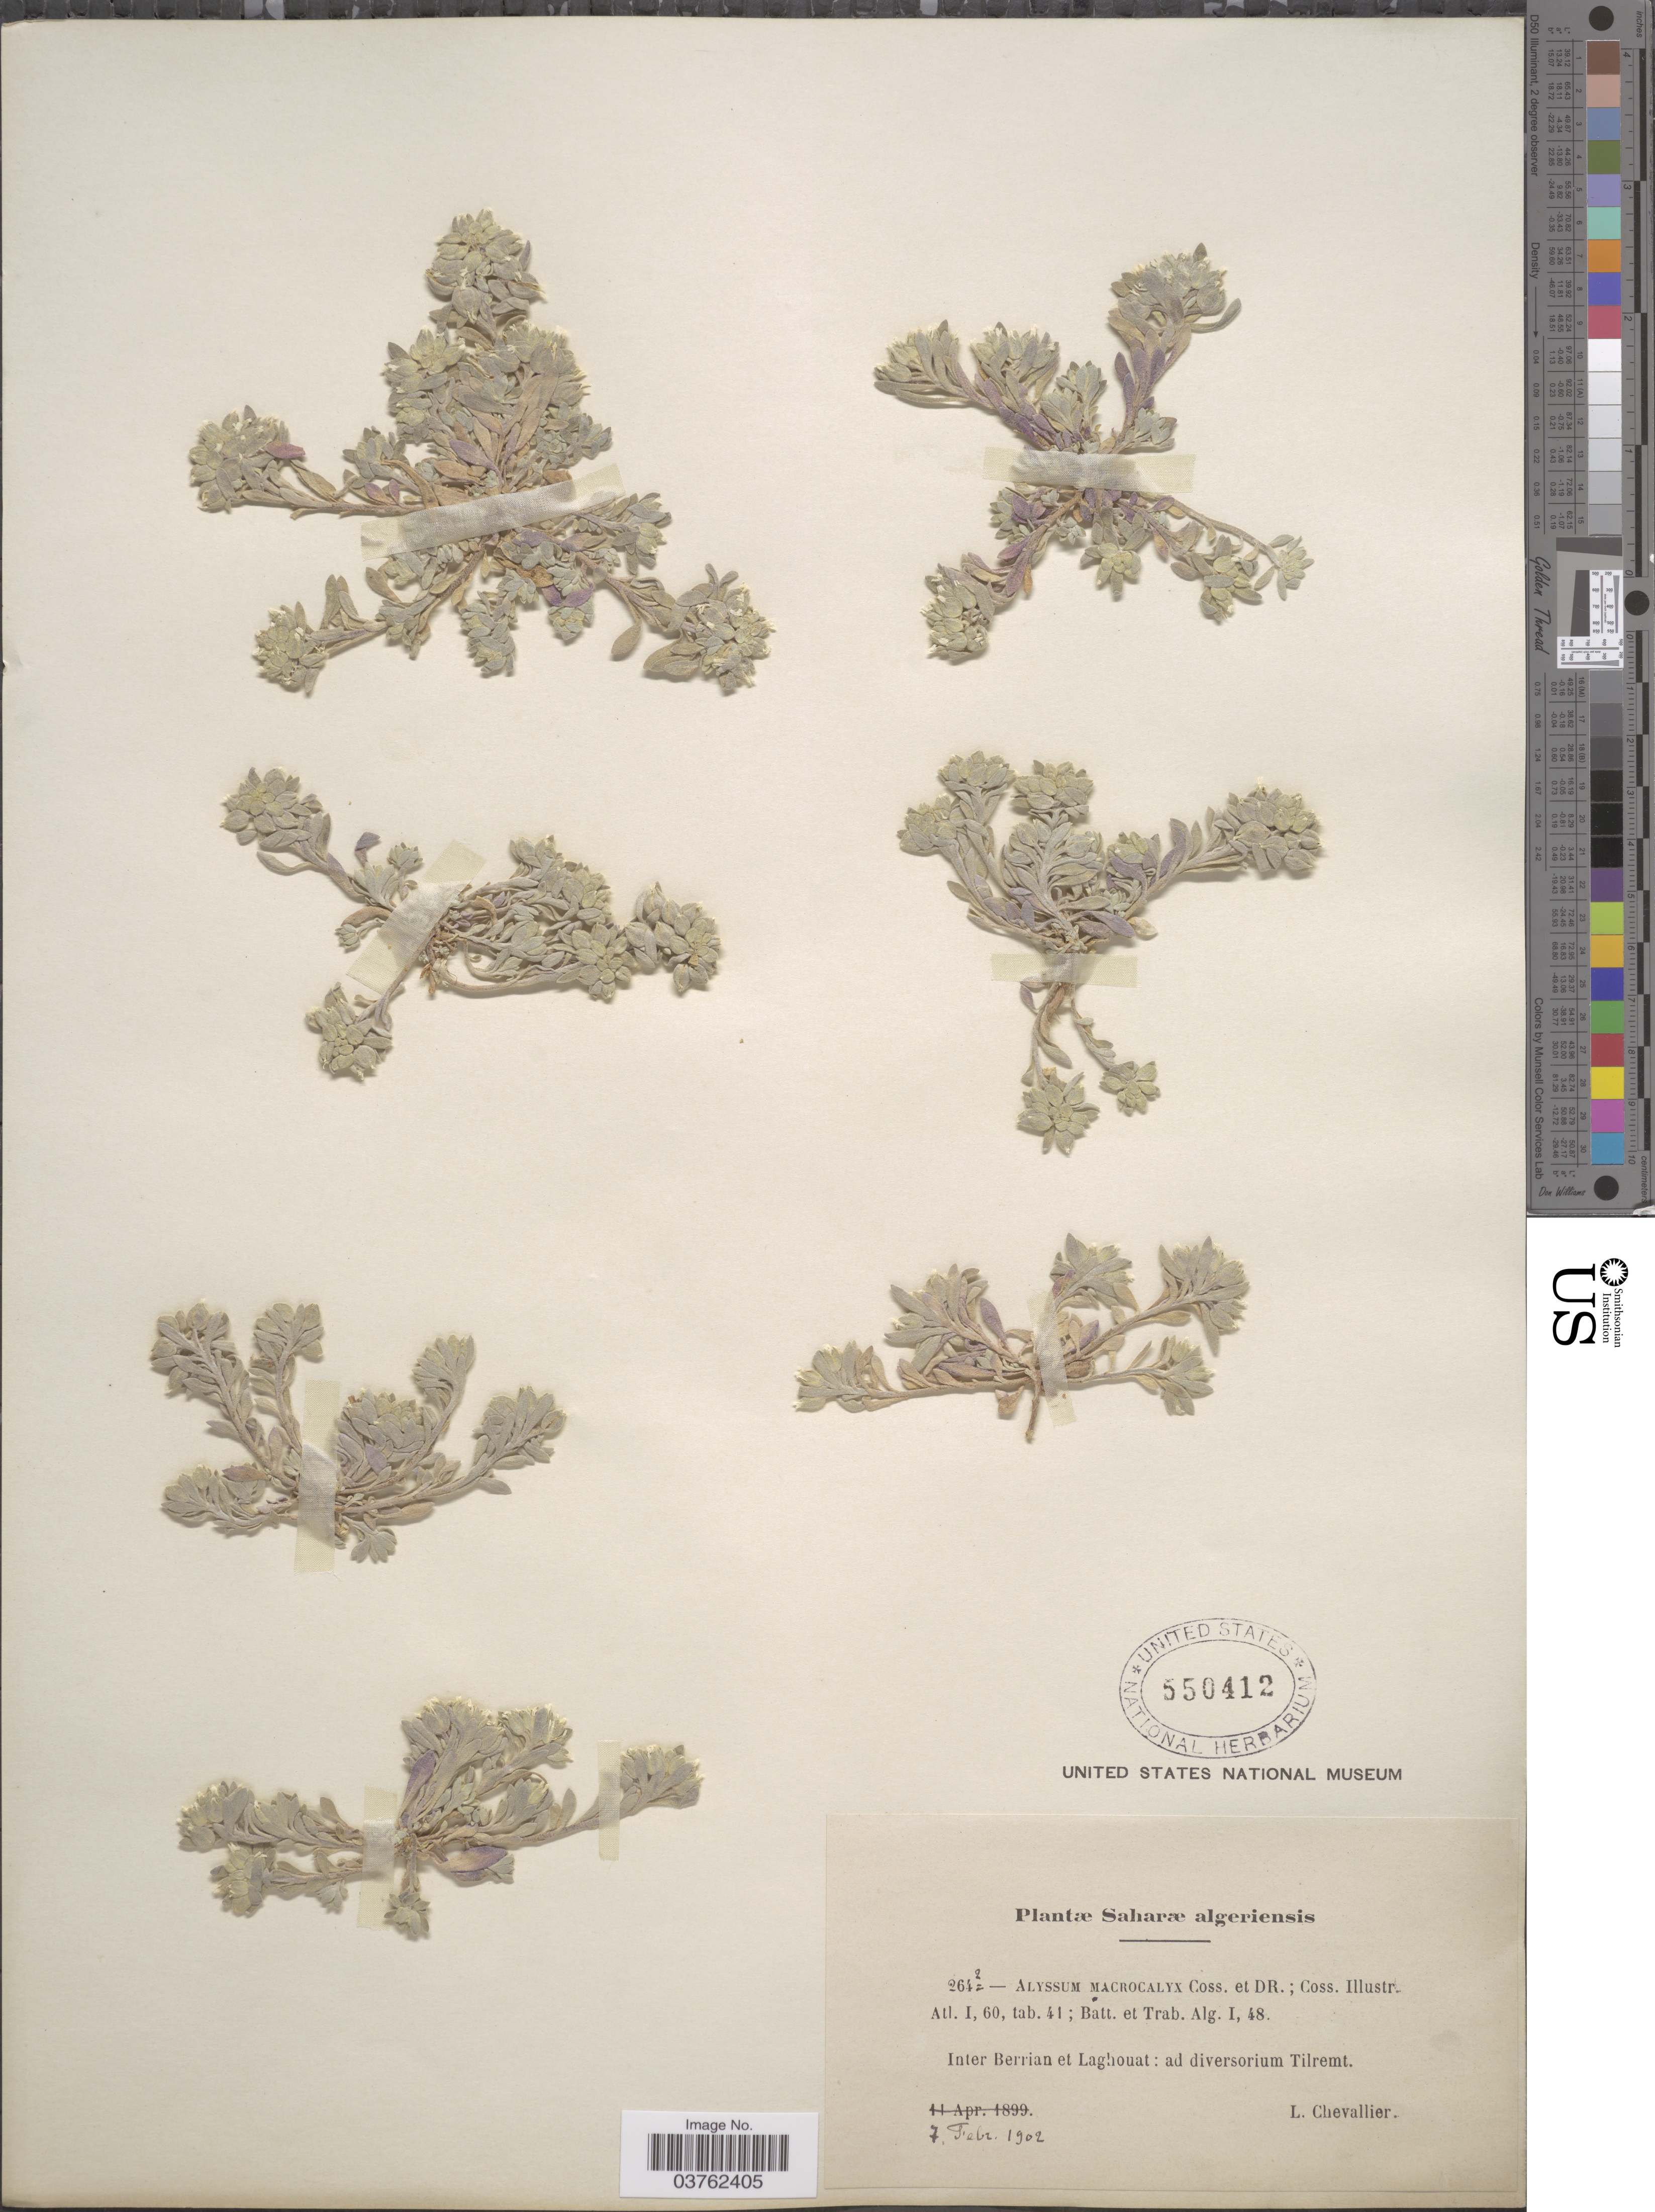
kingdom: Plantae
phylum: Tracheophyta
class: Magnoliopsida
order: Brassicales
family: Brassicaceae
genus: Alyssum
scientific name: Alyssum macrocalyx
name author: Coss. & Durieu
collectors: L. Chevallier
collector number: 2642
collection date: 1902-02-07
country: Algeria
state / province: Laghouat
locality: Saharæ algeriensis. Inter Berrian et Laghouat: ad diversorium Tilremt.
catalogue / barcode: US 550412